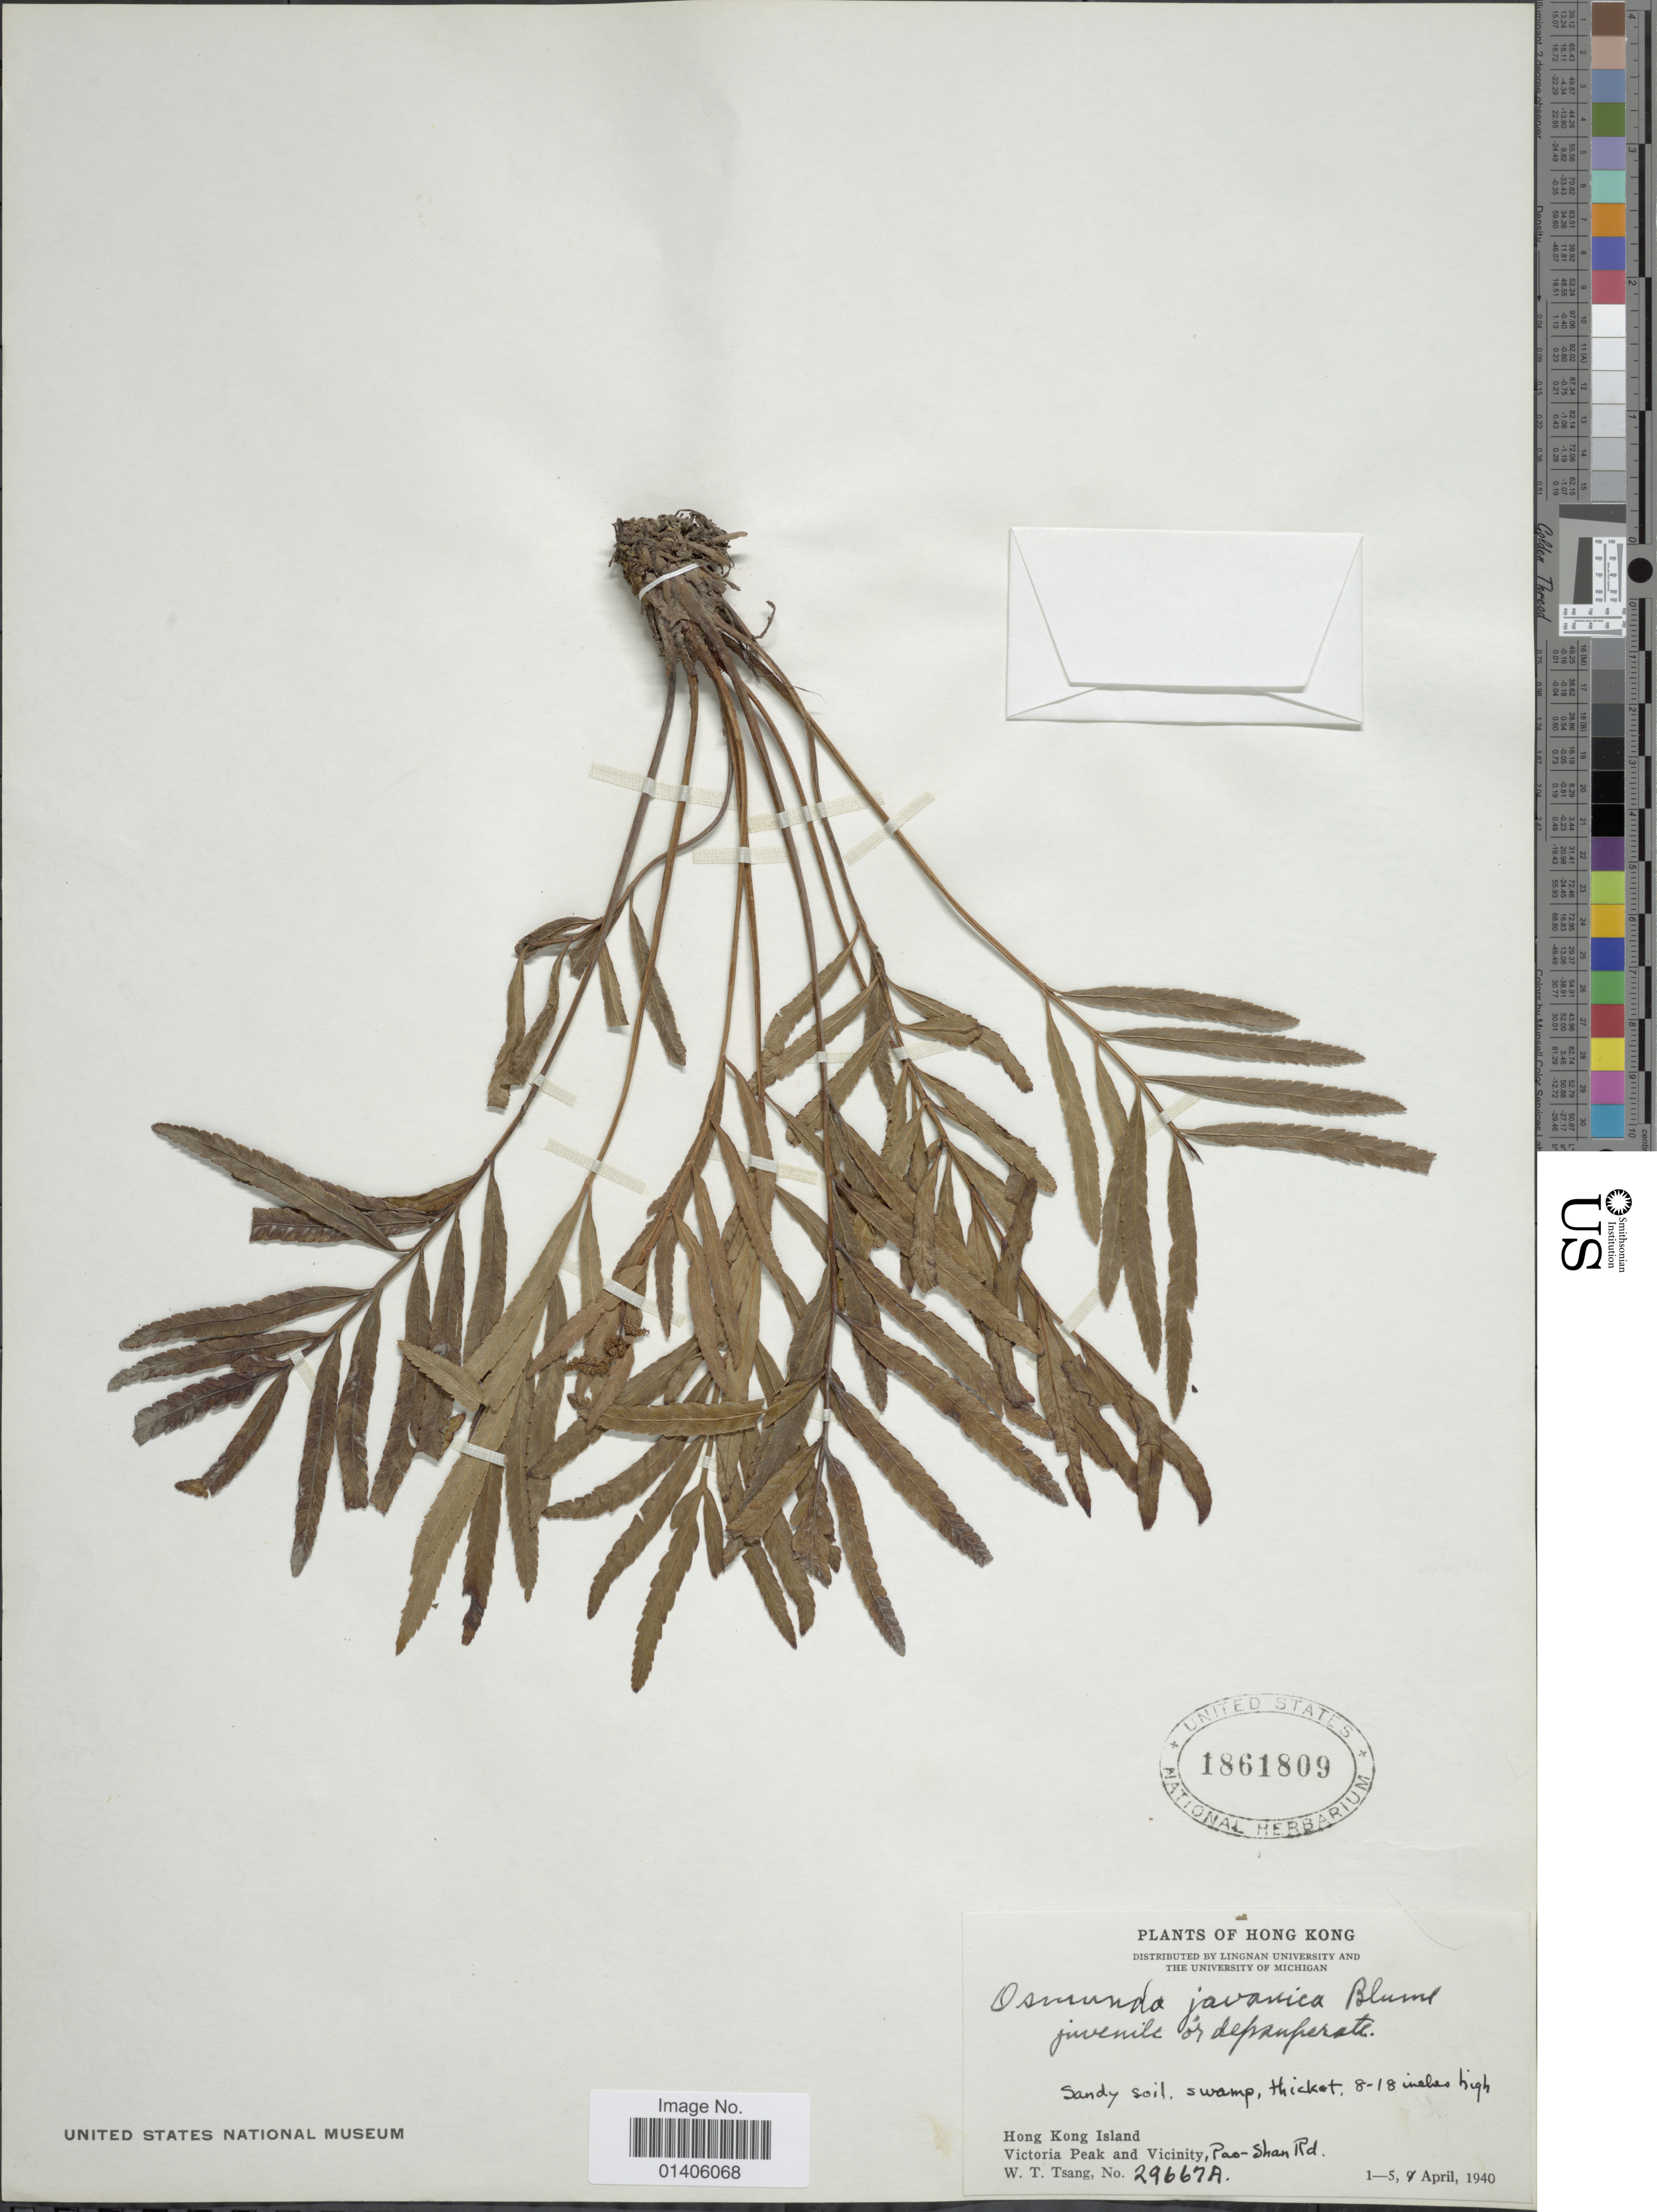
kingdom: Plantae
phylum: Tracheophyta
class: Polypodiopsida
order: Osmundales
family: Osmundaceae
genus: Osmunda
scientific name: Osmunda javanica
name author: Blume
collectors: W. T. Tsang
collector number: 29667A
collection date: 1940-04-01/1940-04-05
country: China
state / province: Hong Kong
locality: Hong Kong island, Victoria Peak and vicinity, pao-Shan Rd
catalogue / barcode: US 1861809